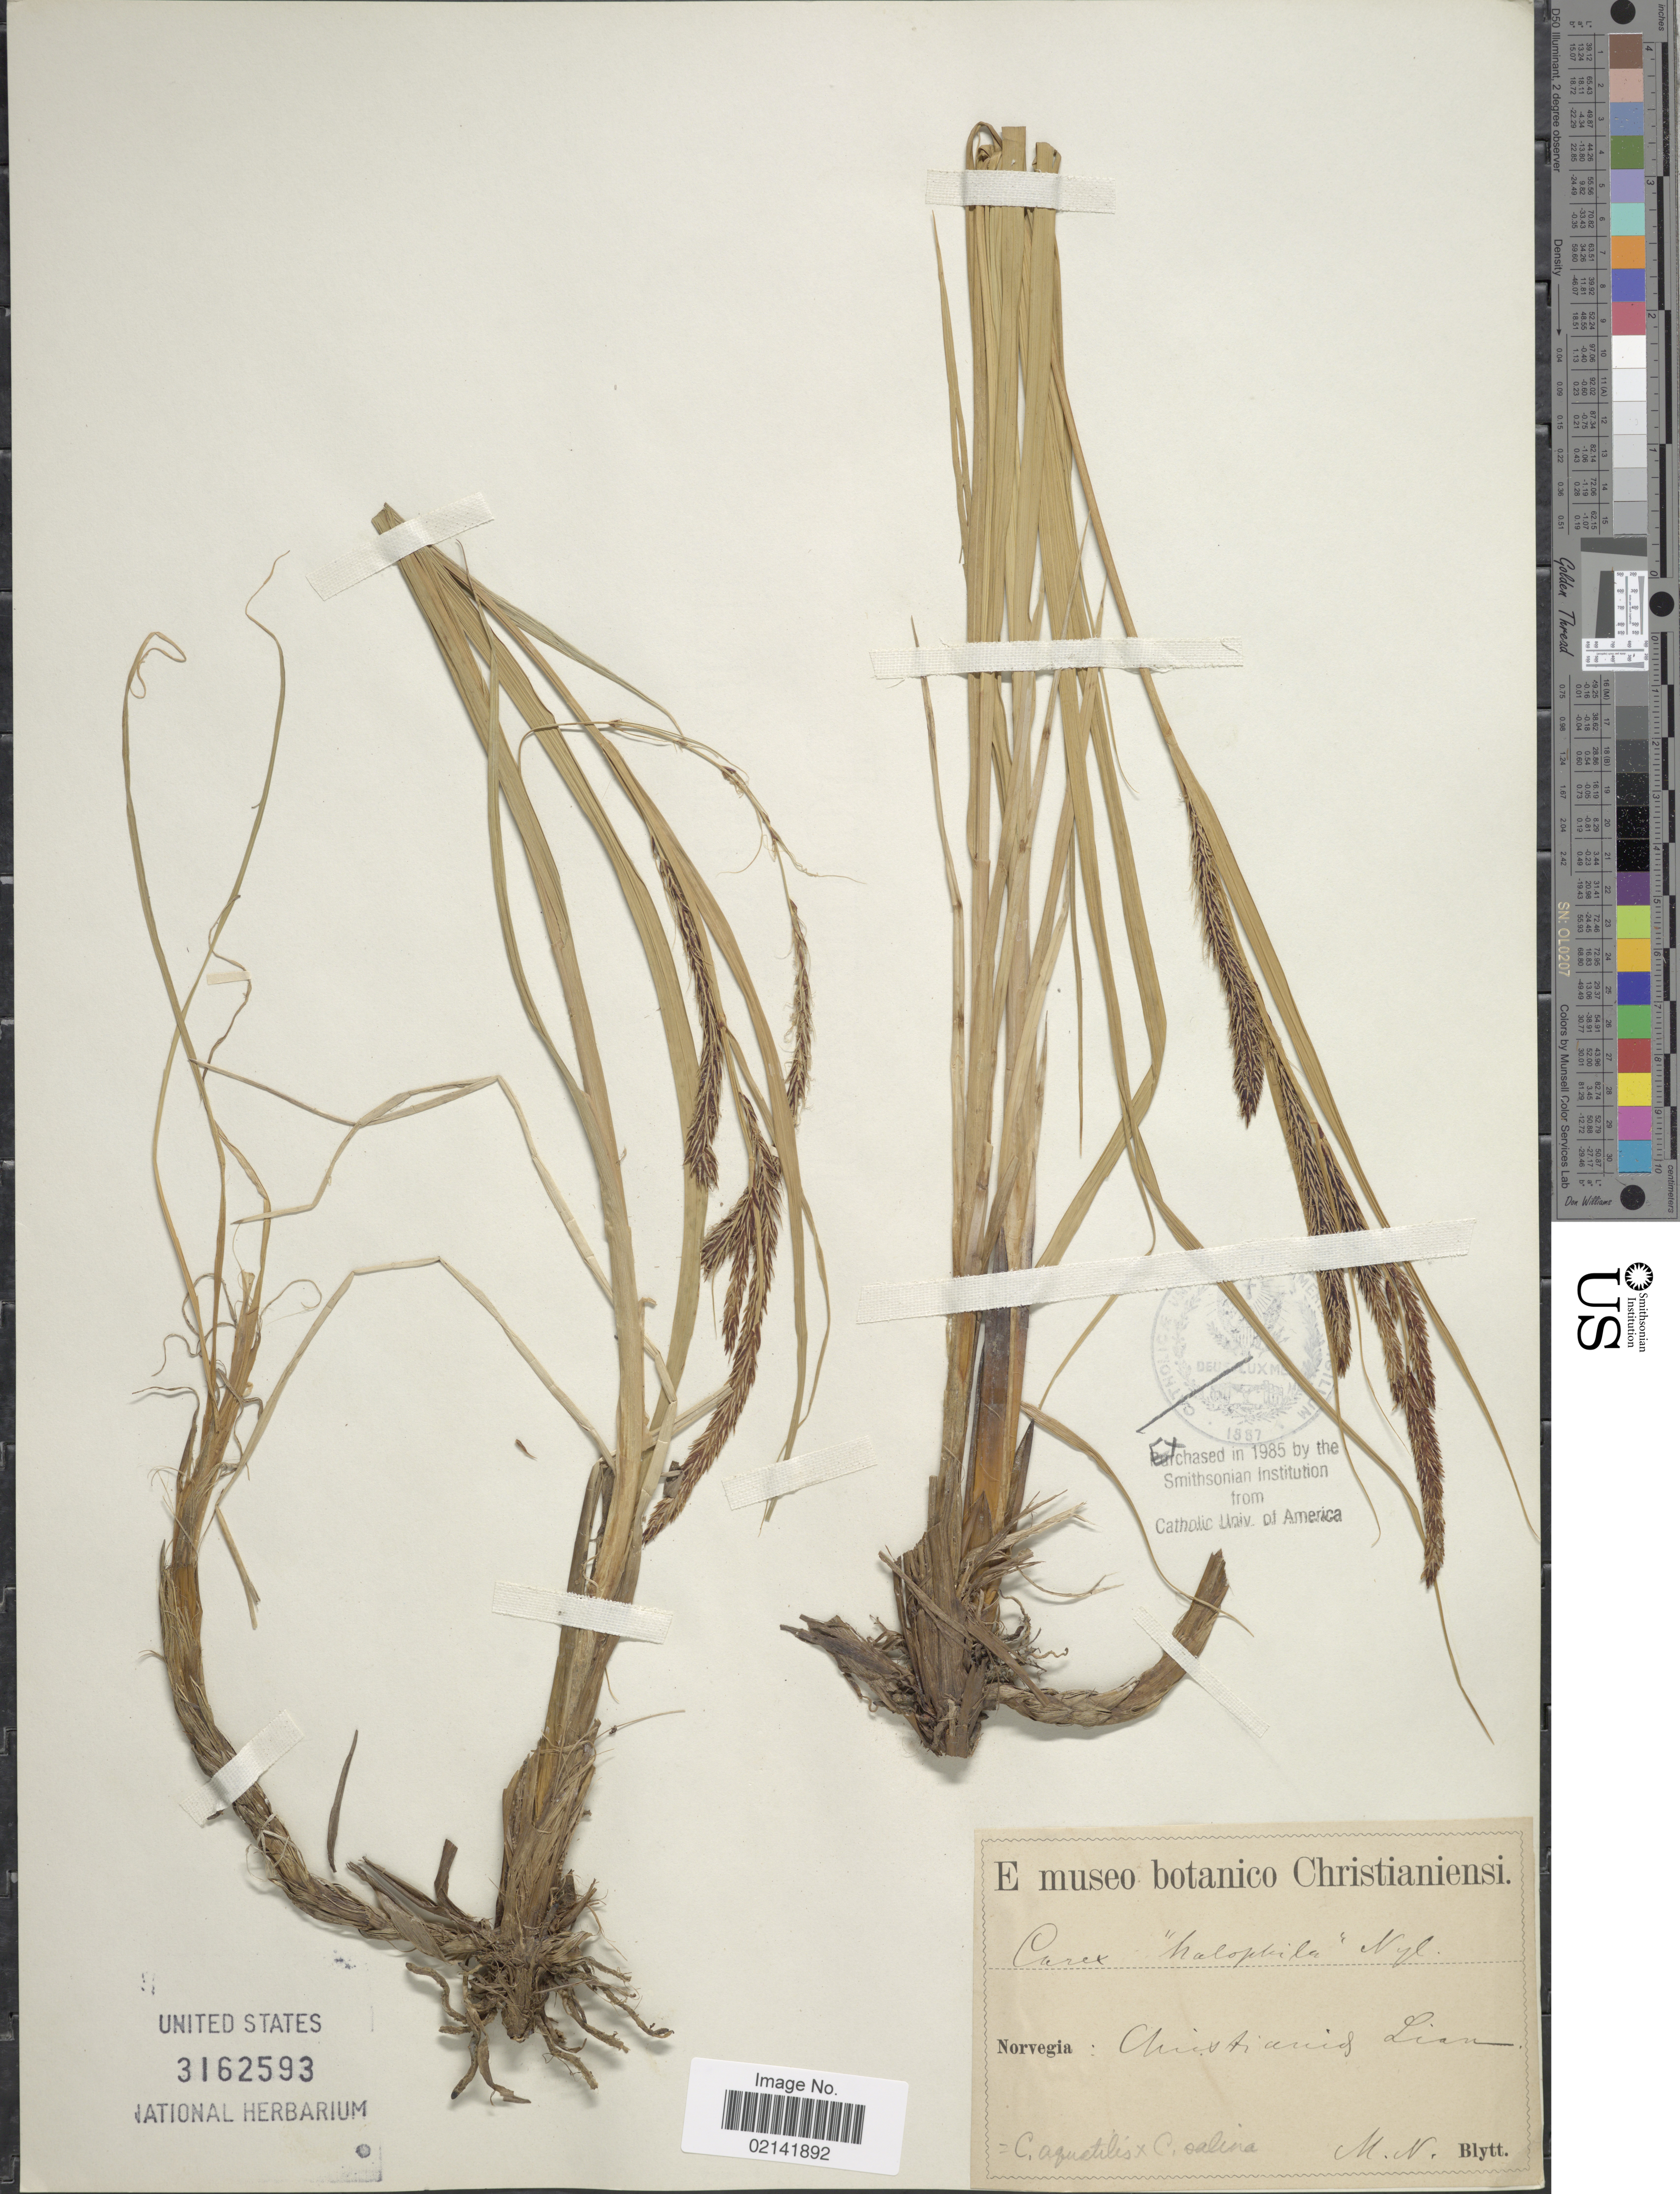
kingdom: Plantae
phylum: Tracheophyta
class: Liliopsida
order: Poales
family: Cyperaceae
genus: Carex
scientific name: Carex aquatilis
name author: Wahlenb.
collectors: M. N. Blytt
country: Norway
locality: Norvegia: Christiania Lian.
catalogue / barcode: US 3162593